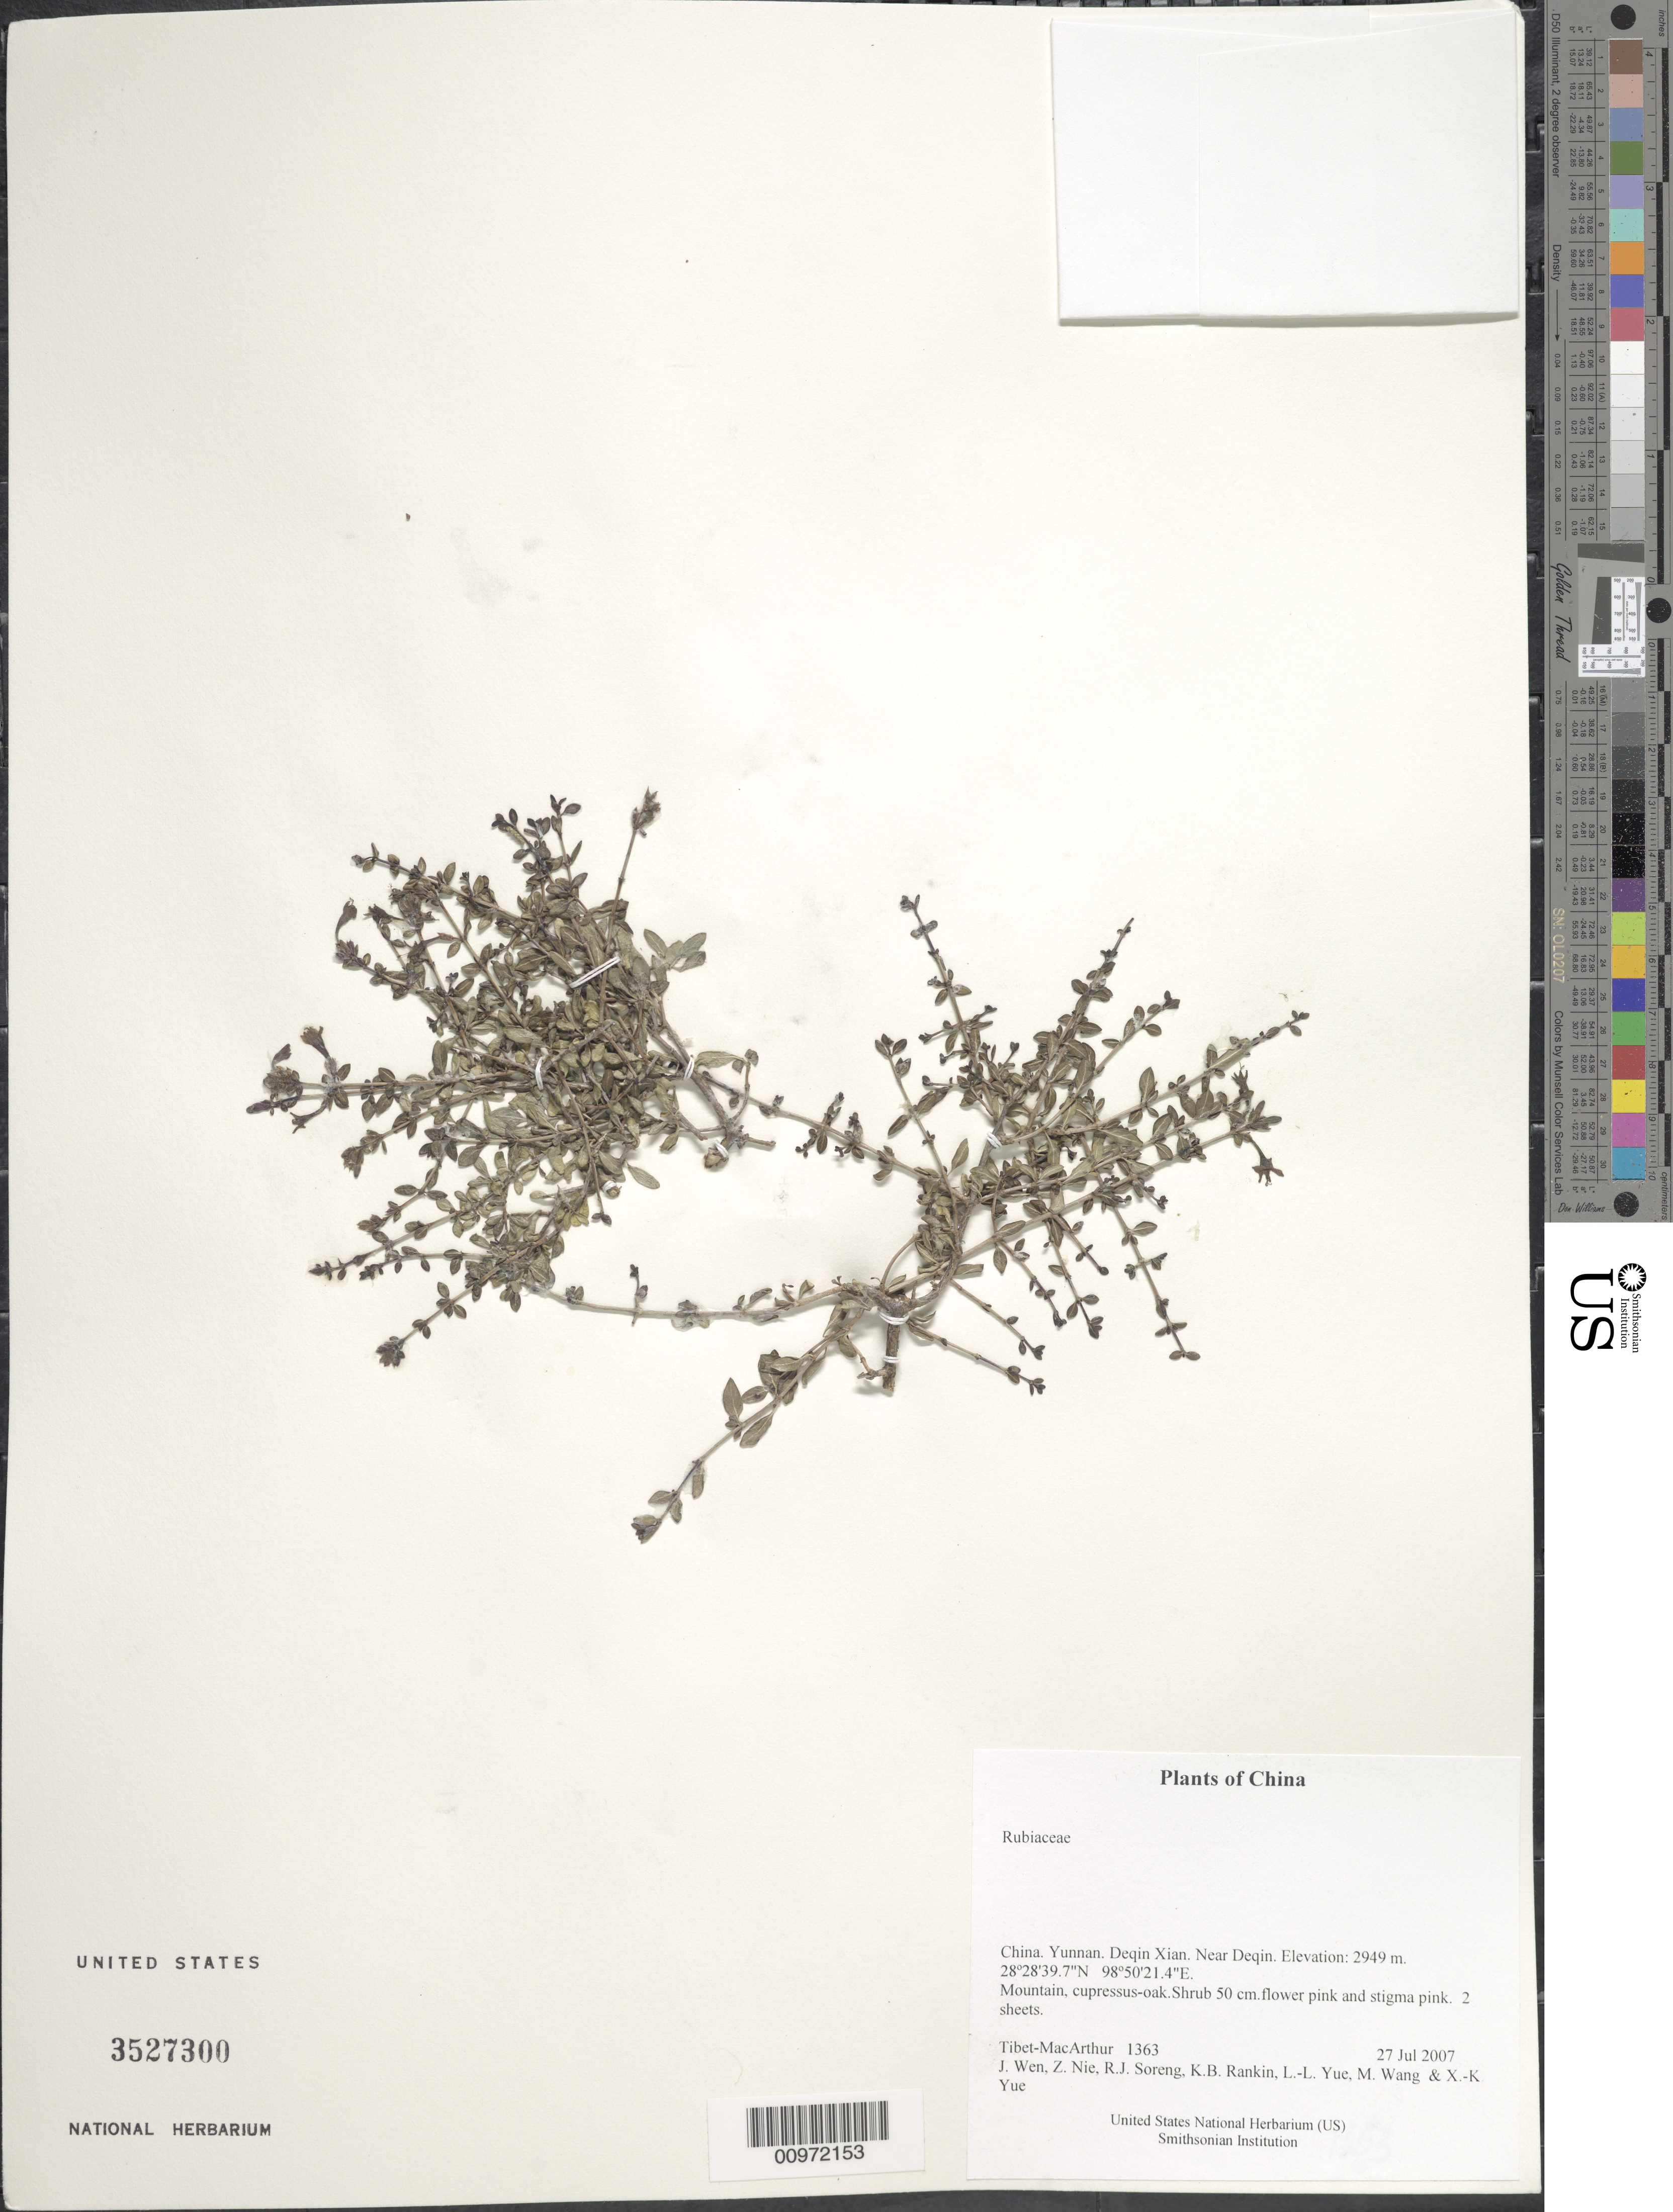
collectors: Tibet-MacArthur, J. Wen, Z. Nie, R. J. Soreng, K. Rankin, L. Yue, M. Wang & X. Yue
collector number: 1363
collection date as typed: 27 Jul 2007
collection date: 2007-07-27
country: China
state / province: Yunnan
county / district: Deqin Xian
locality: Near Deqin.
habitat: Mountain, cupressus-oak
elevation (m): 2949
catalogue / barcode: US 3527300